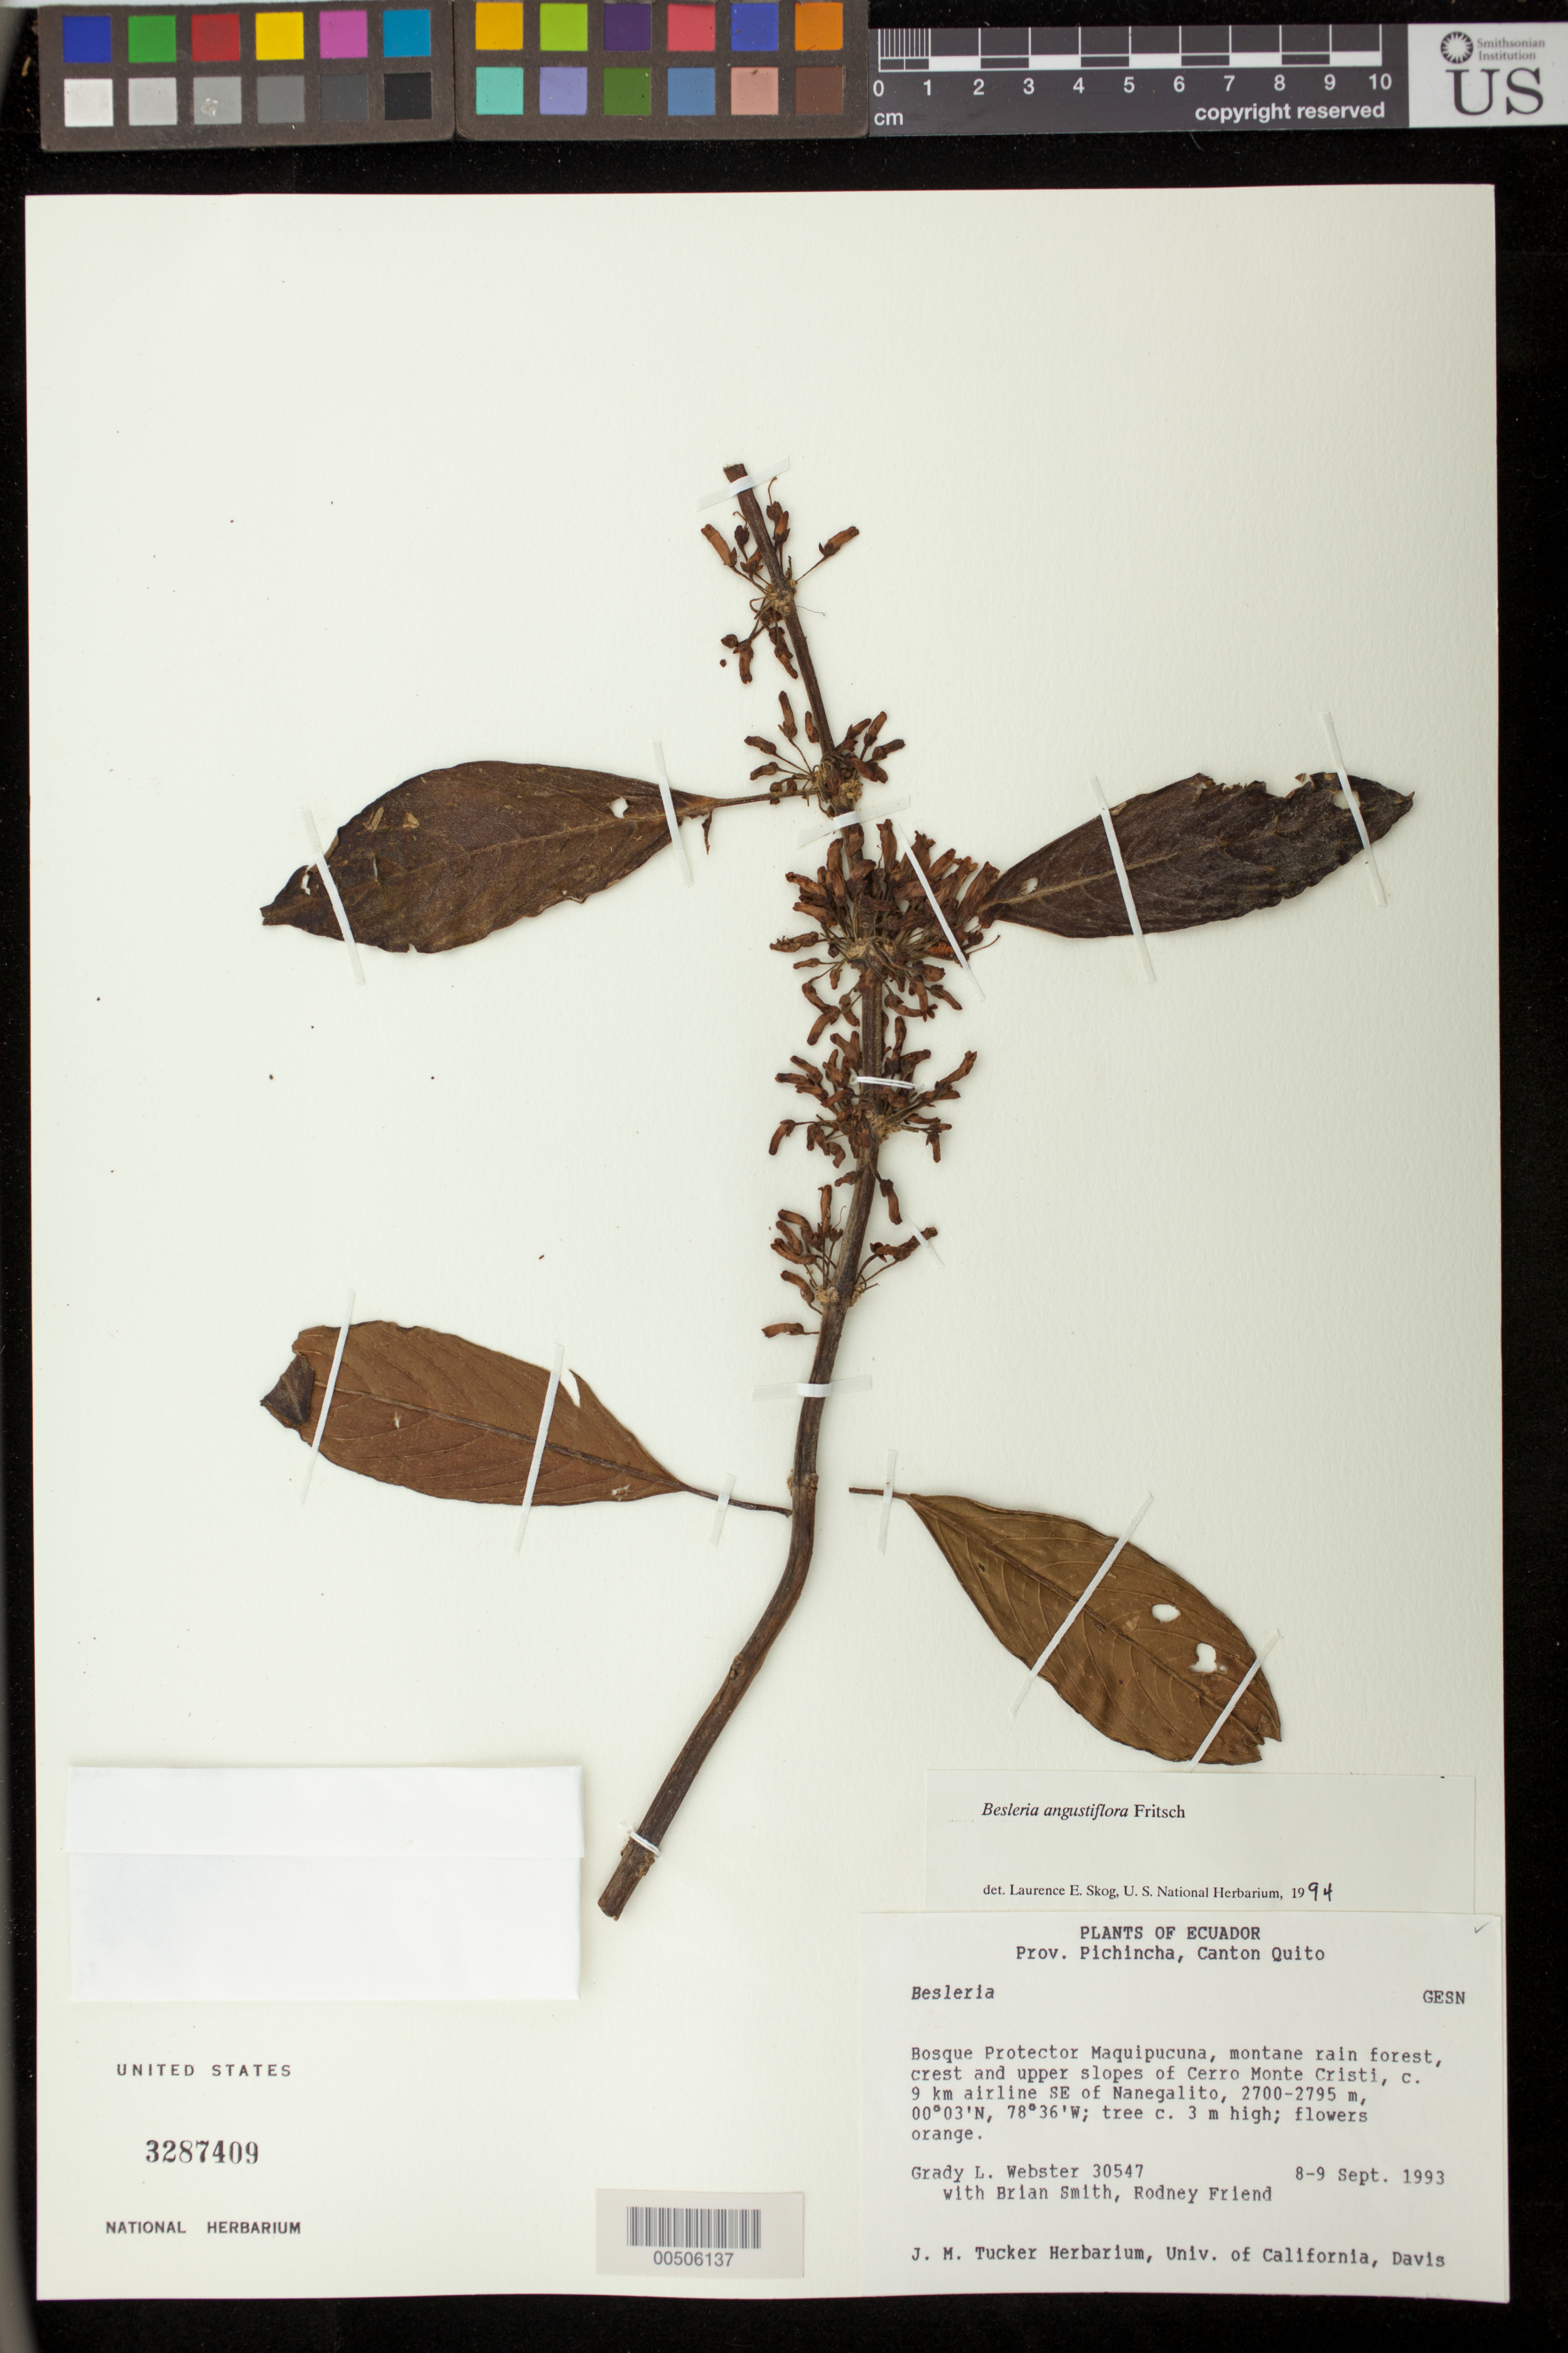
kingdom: Plantae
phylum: Tracheophyta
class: Magnoliopsida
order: Lamiales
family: Gesneriaceae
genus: Besleria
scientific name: Besleria angustiflora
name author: Fritsch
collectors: G. L. Webster & et al.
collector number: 30547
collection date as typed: Sep 1993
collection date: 1993-09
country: Ecuador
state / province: Pichincha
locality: Canton Quito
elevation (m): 2700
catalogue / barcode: US 3287409